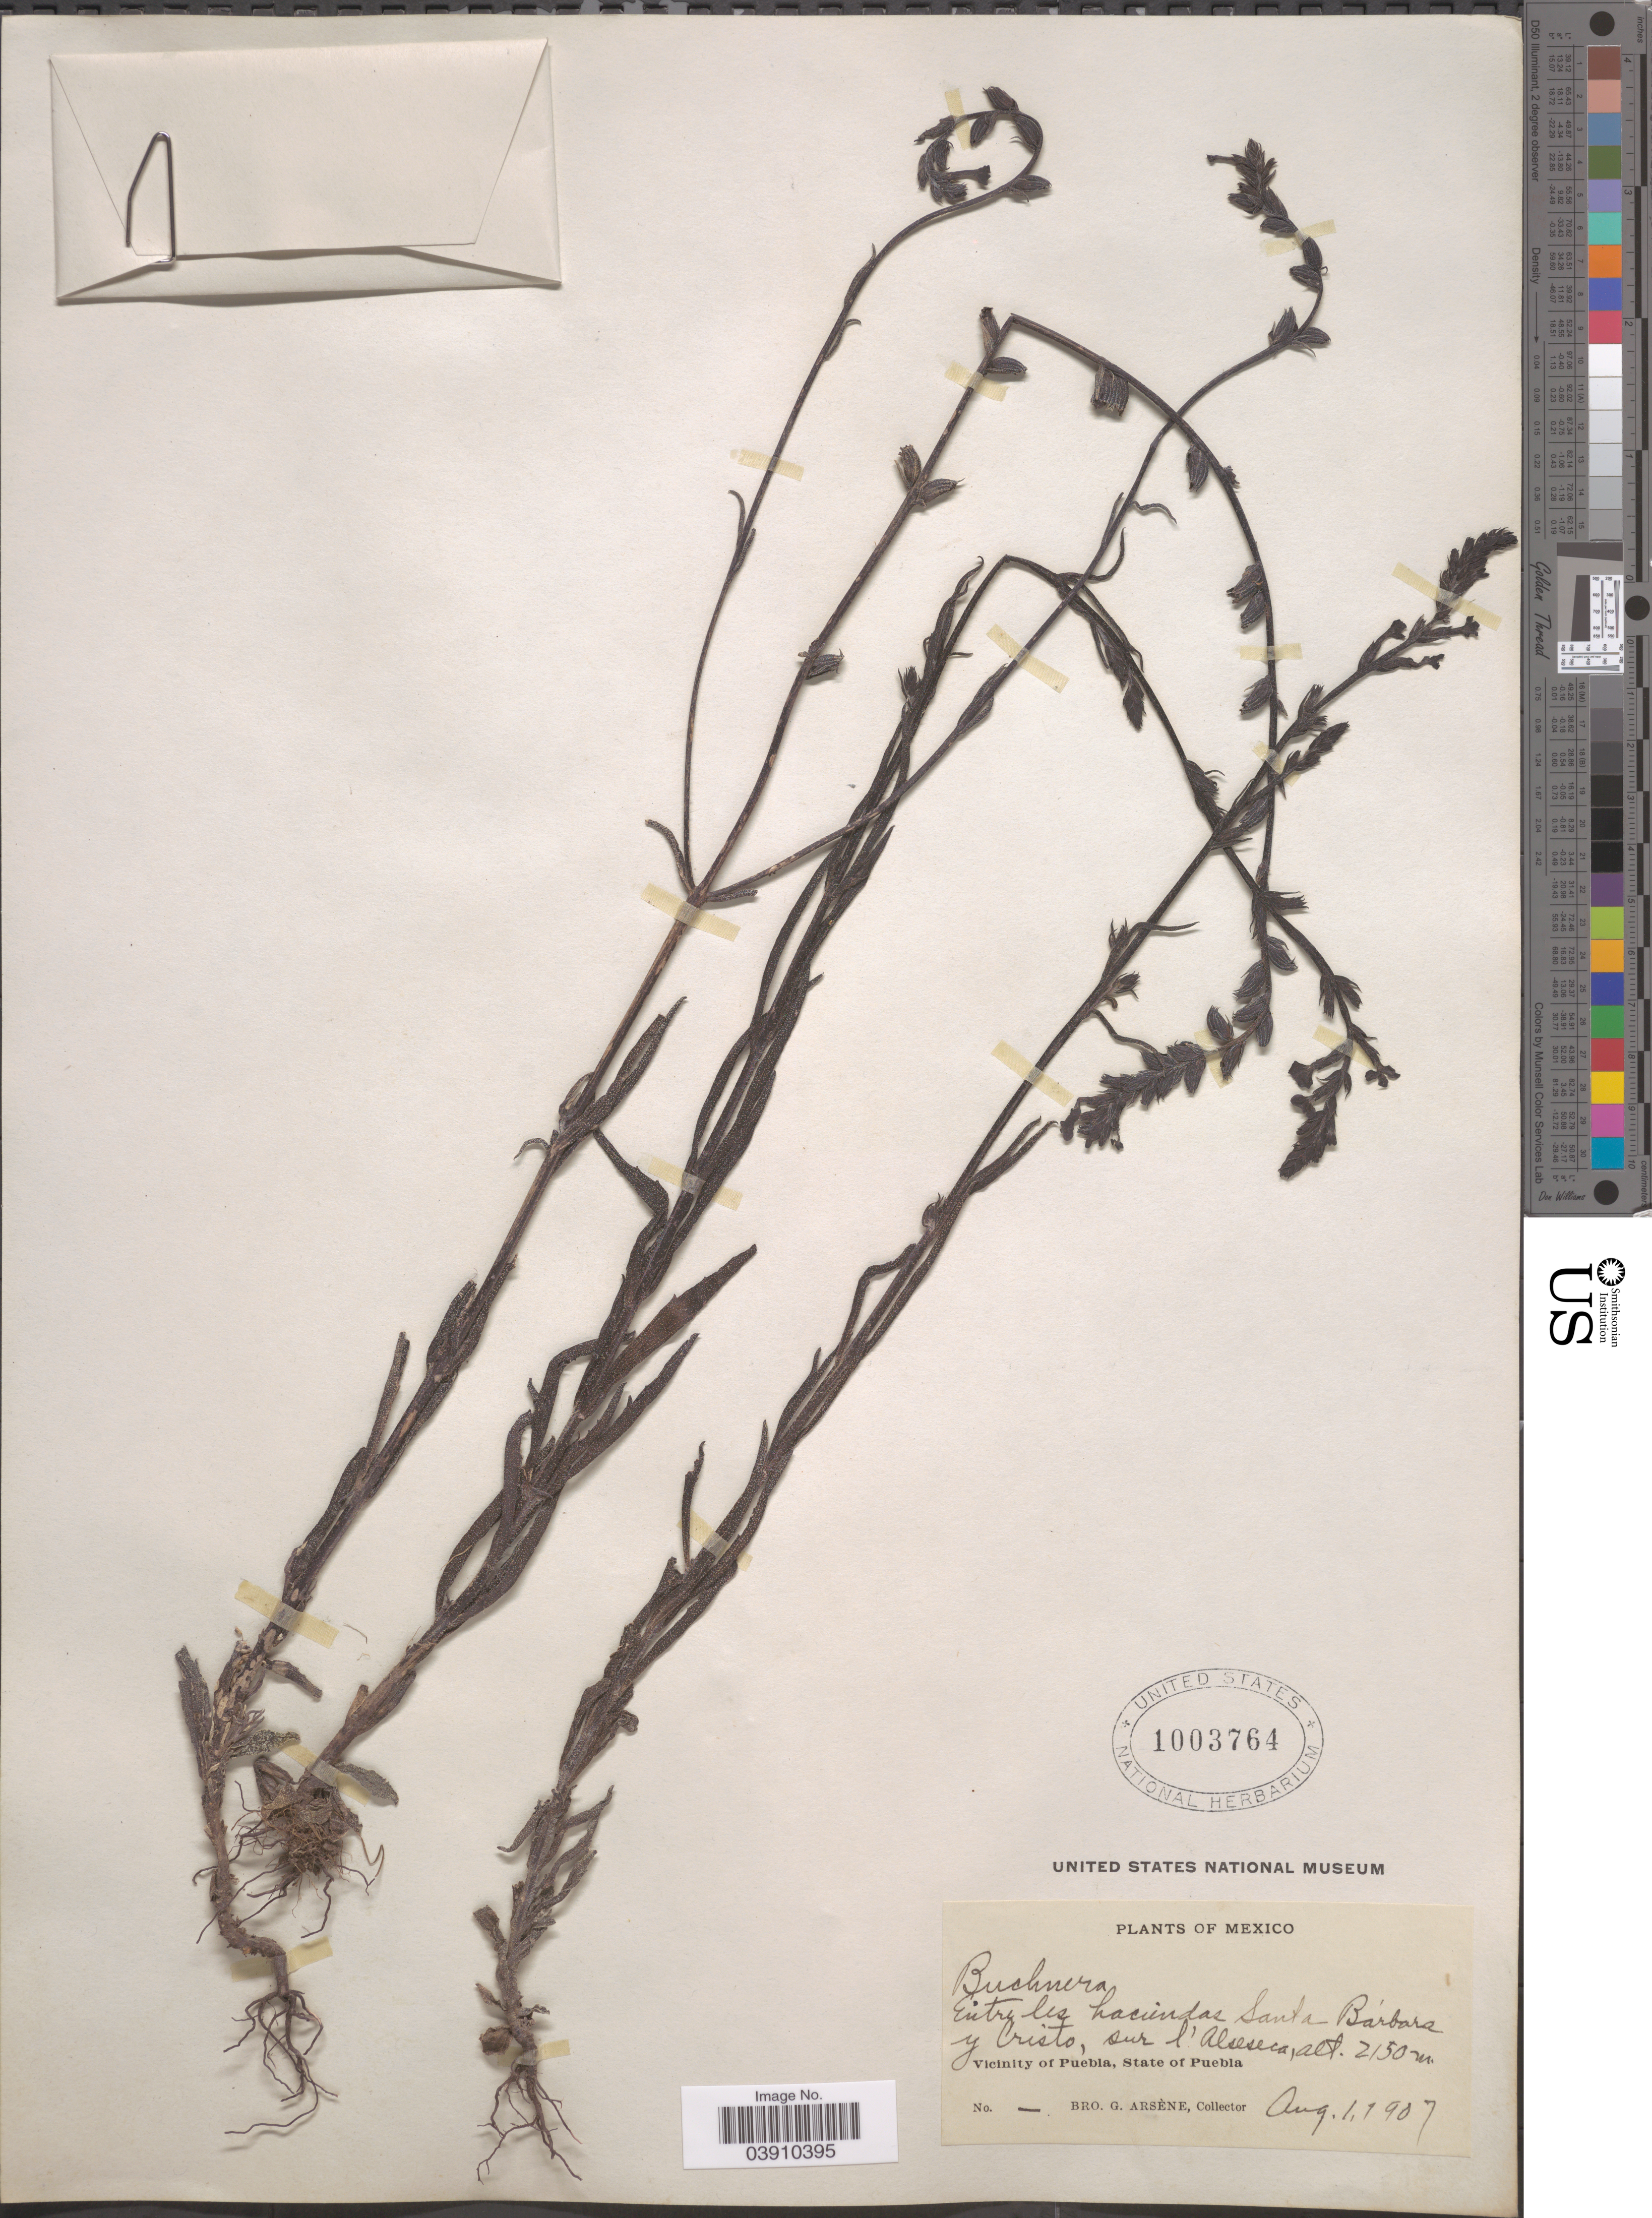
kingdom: Plantae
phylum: Tracheophyta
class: Magnoliopsida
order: Lamiales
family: Orobanchaceae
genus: Buchnera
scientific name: Buchnera pusilla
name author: Kunth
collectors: Bro. G. Arsène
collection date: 1907-08-01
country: Mexico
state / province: Puebla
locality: Entre les haciendas Santa Bárbara y Cristo, sur l' Alseseca, Vicinity of Puebla.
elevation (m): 2150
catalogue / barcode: US 1003764